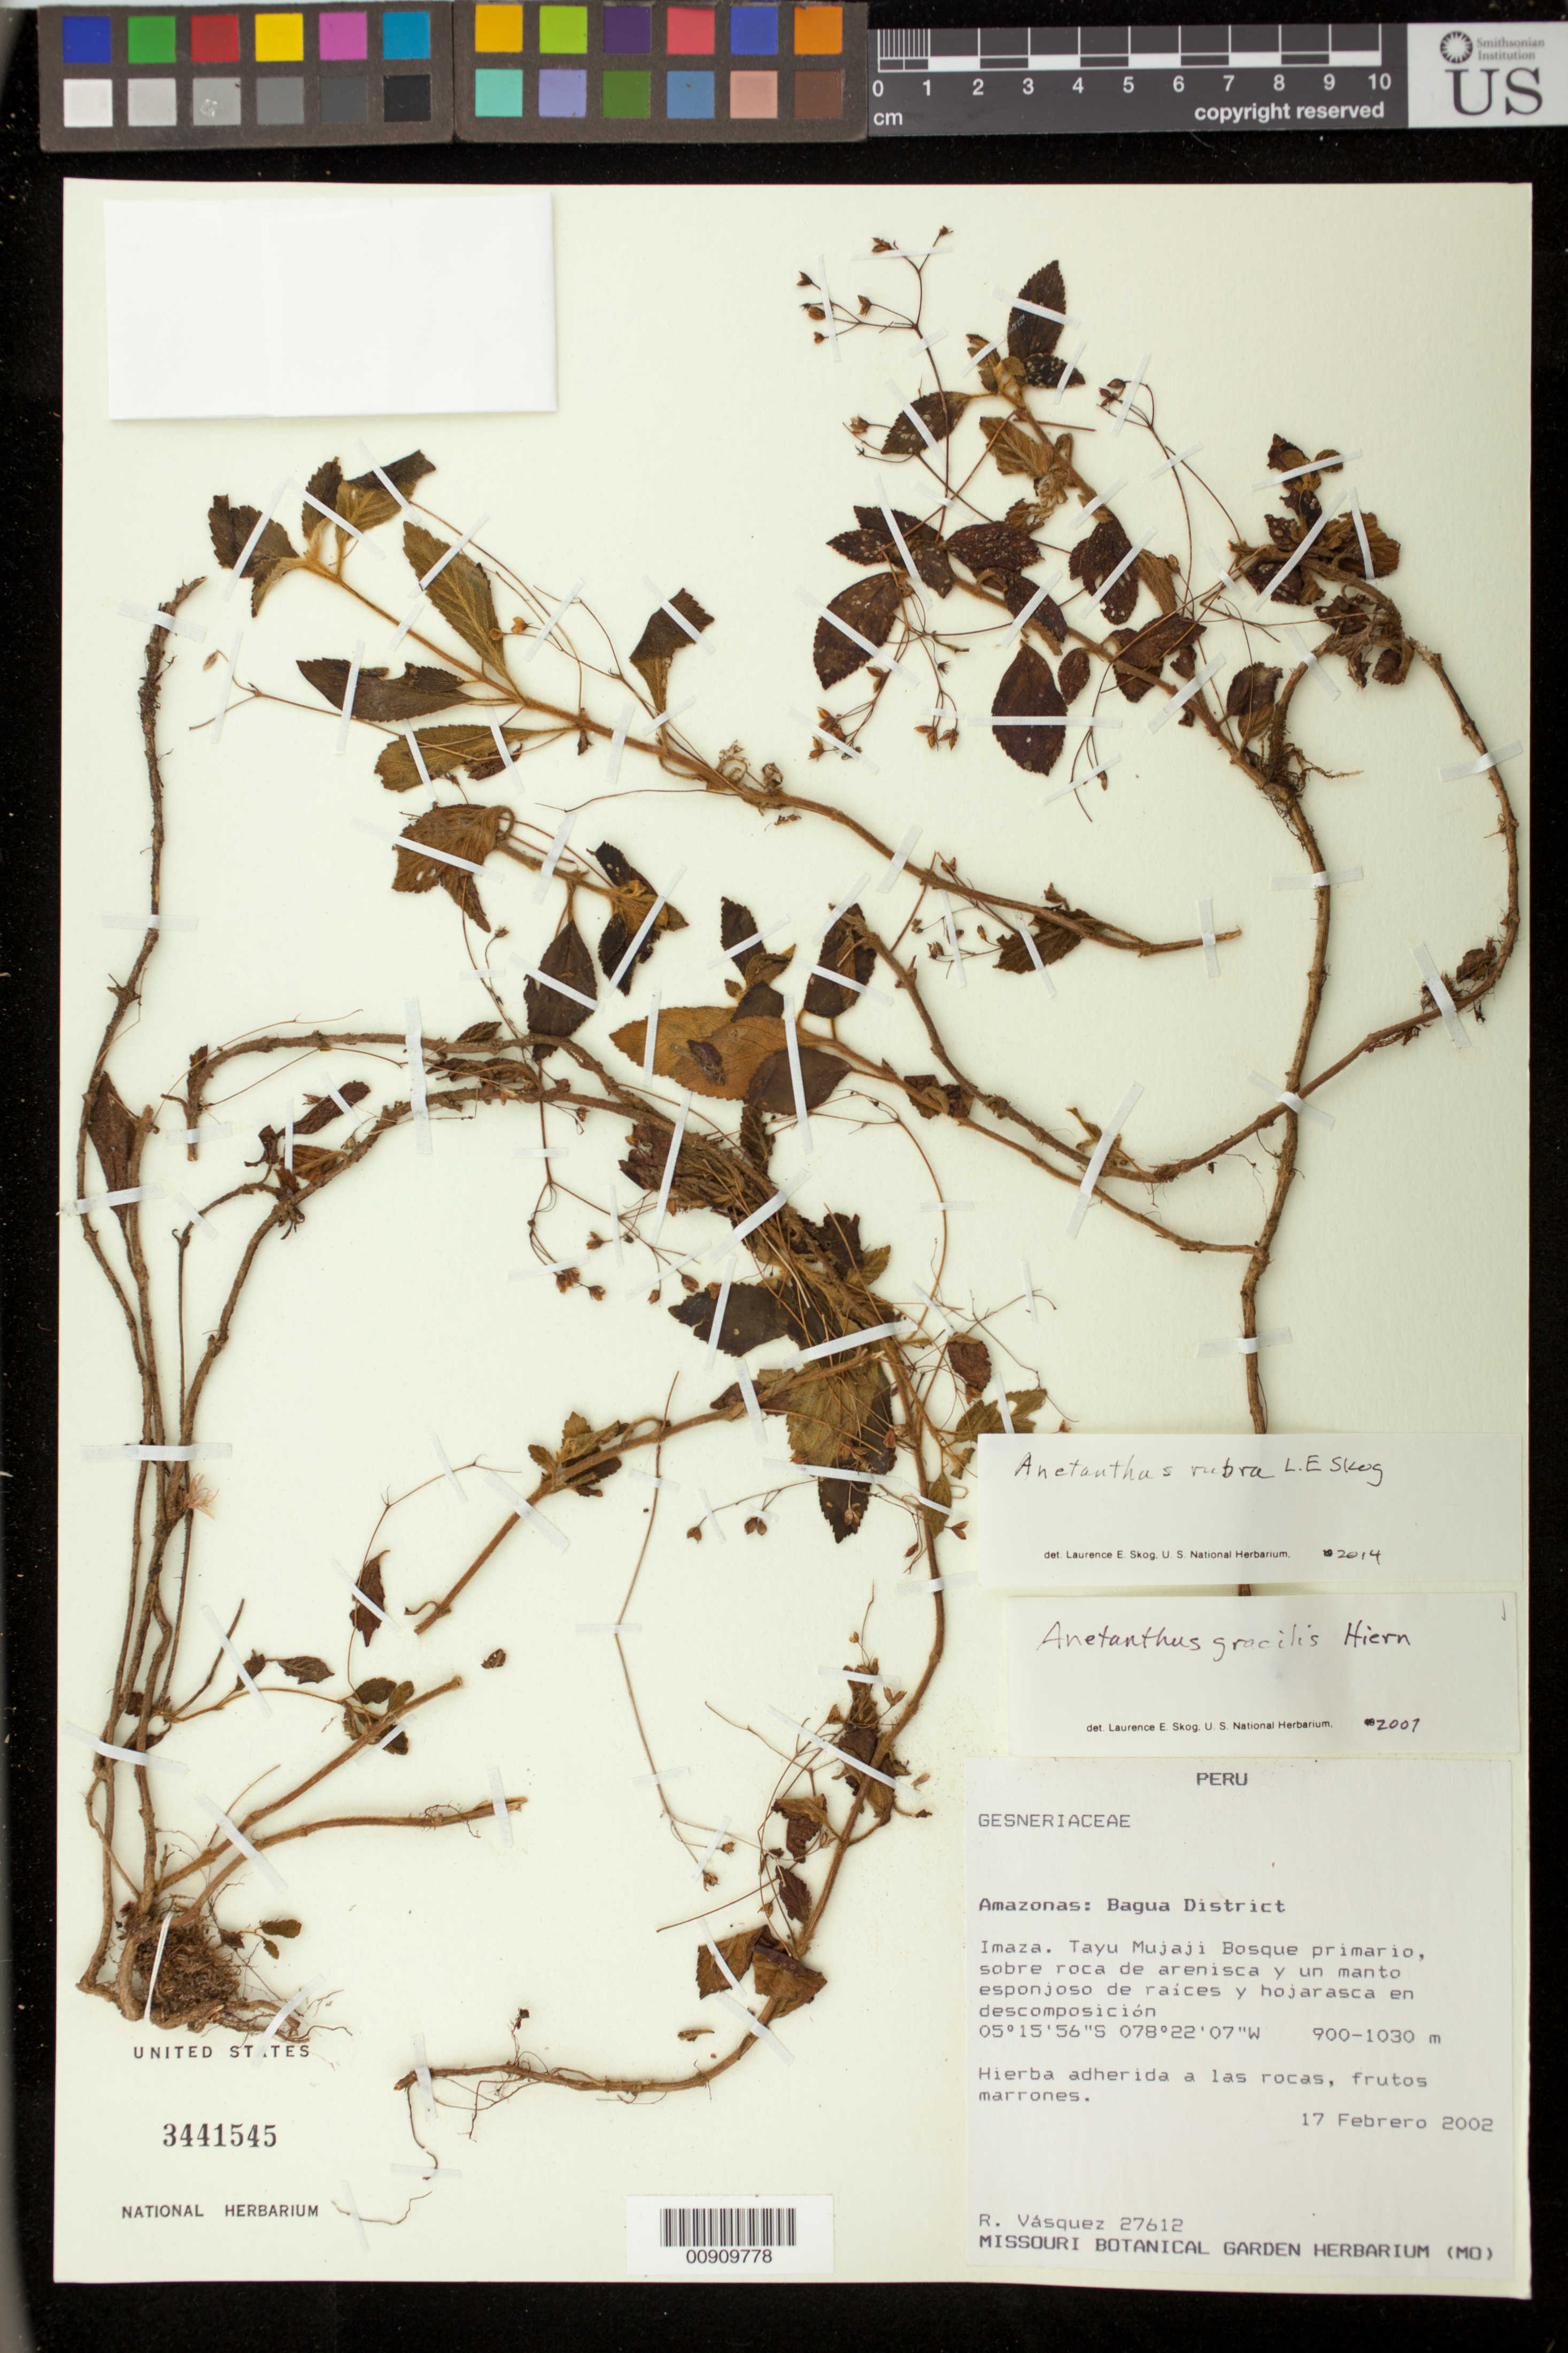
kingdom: Plantae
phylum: Tracheophyta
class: Magnoliopsida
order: Lamiales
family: Gesneriaceae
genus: Anetanthus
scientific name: Anetanthus gracilis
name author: Hiern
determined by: Skog, Laurence E.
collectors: R. Vásquez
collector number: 27612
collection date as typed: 17 Feb 2002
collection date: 2002-02-17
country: Peru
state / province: Amazonas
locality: Amazonas: Bagua District. Imaza. Tayu Mujaji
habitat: Bosque primario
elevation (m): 900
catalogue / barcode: US 3441545